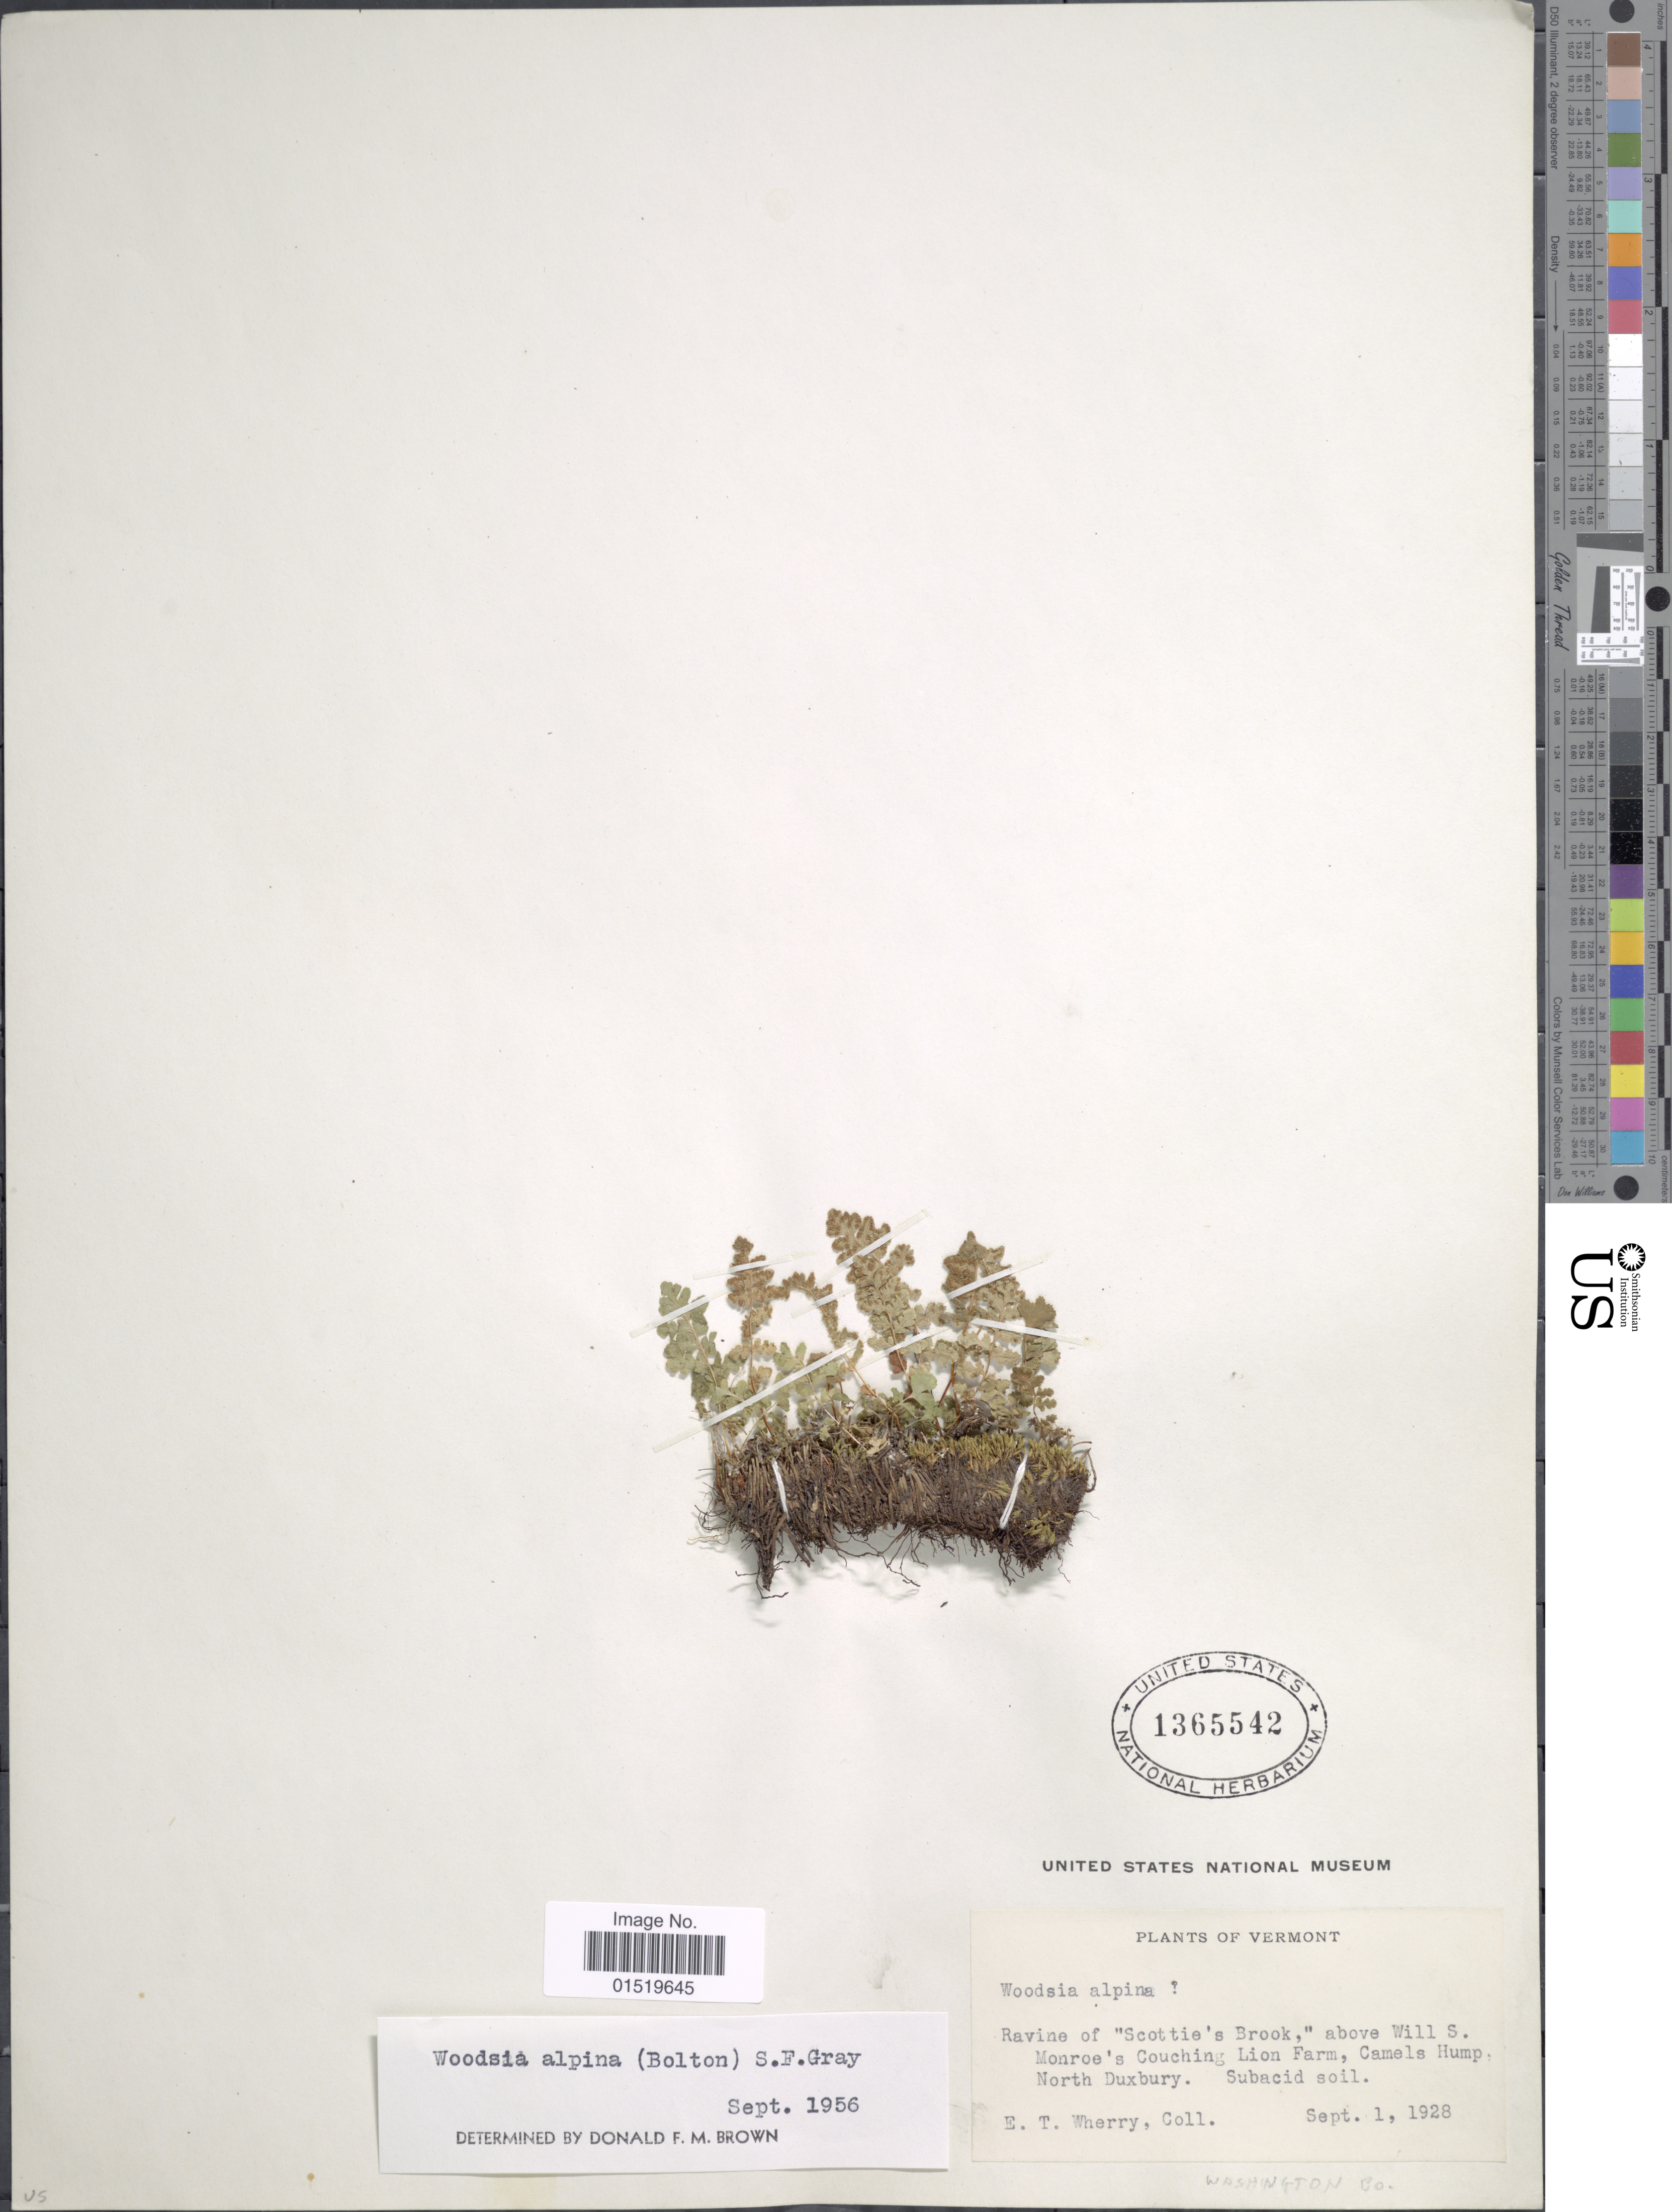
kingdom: Plantae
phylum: Tracheophyta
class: Polypodiopsida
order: Polypodiales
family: Woodsiaceae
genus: Woodsia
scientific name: Woodsia alpina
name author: (Bolton) S.F. Gray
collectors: E. T. Wherry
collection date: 1928-09-01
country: United States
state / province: Vermont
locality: Ravine of 'Scottie's Brook,' above Will S. Monroe's Couching lion Farm, Camels Hump: North Duxbury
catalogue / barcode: US 1365542